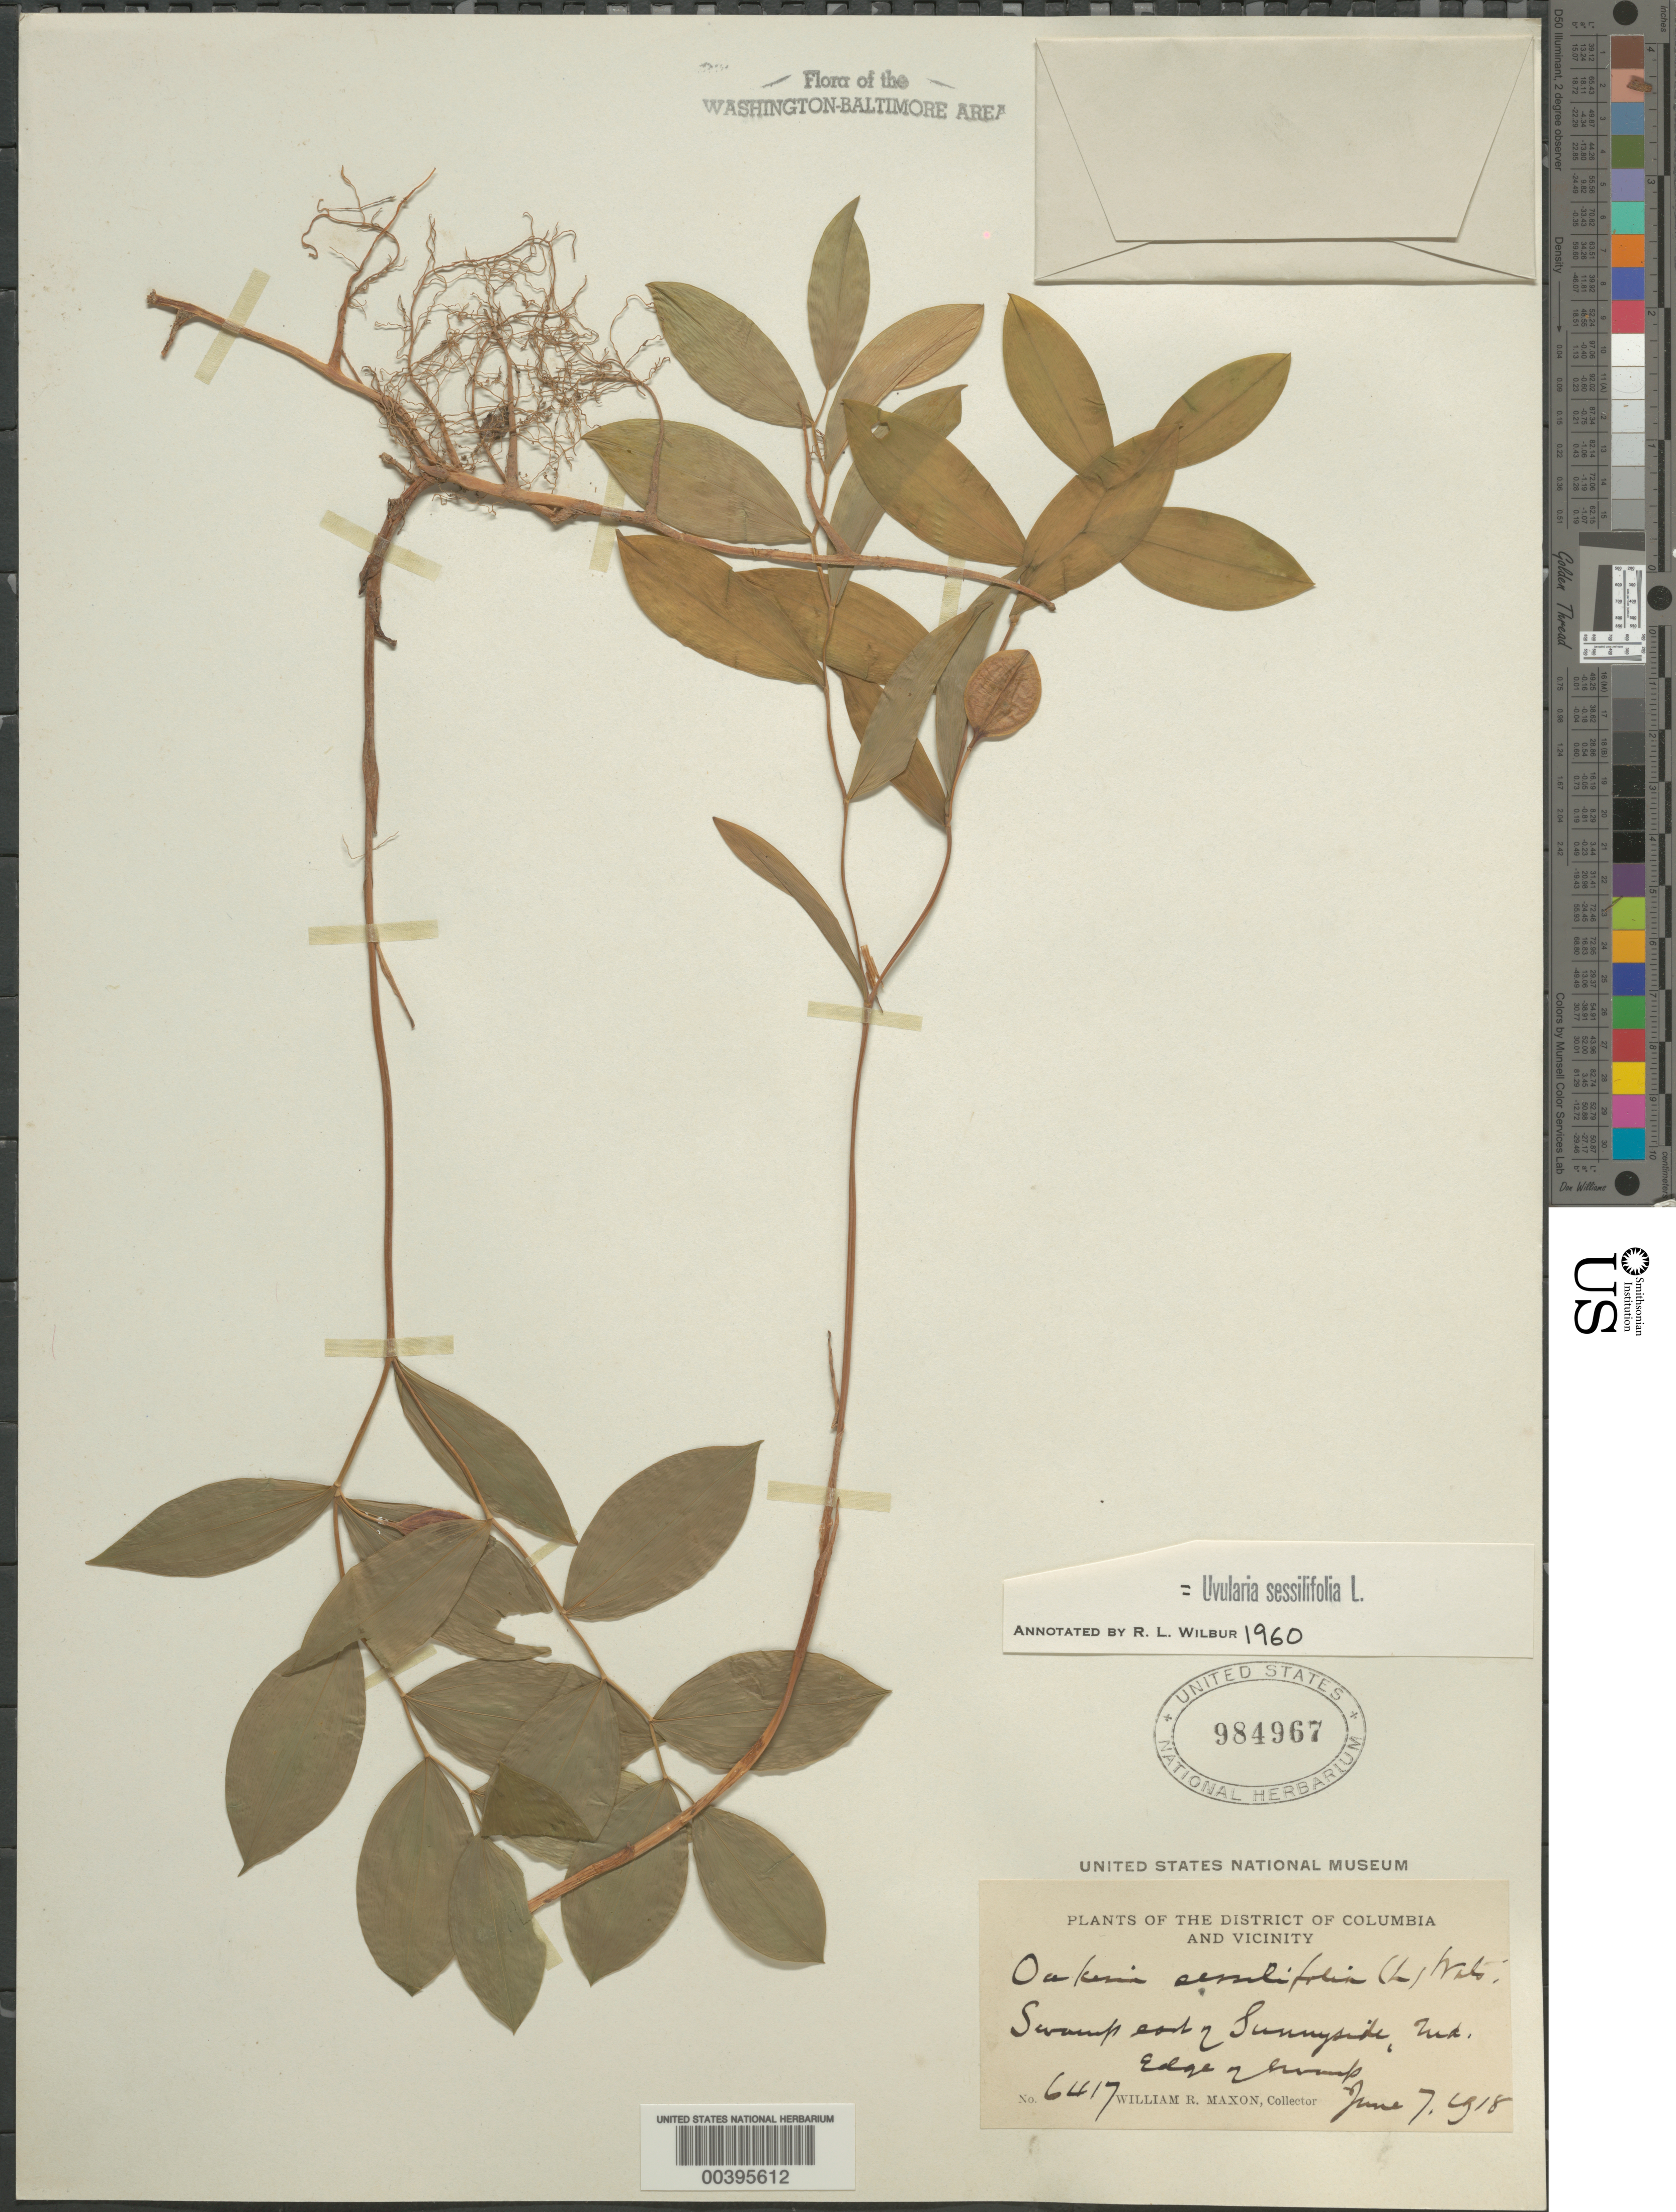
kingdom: Plantae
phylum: Tracheophyta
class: Liliopsida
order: Liliales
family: Colchicaceae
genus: Uvularia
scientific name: Uvularia sessilifolia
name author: L.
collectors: W. R. Maxon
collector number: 6417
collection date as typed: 07 Jun 1918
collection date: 1918-06-07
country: United States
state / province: Maryland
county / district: Prince George's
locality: East of Sunnyside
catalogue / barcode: US 984967